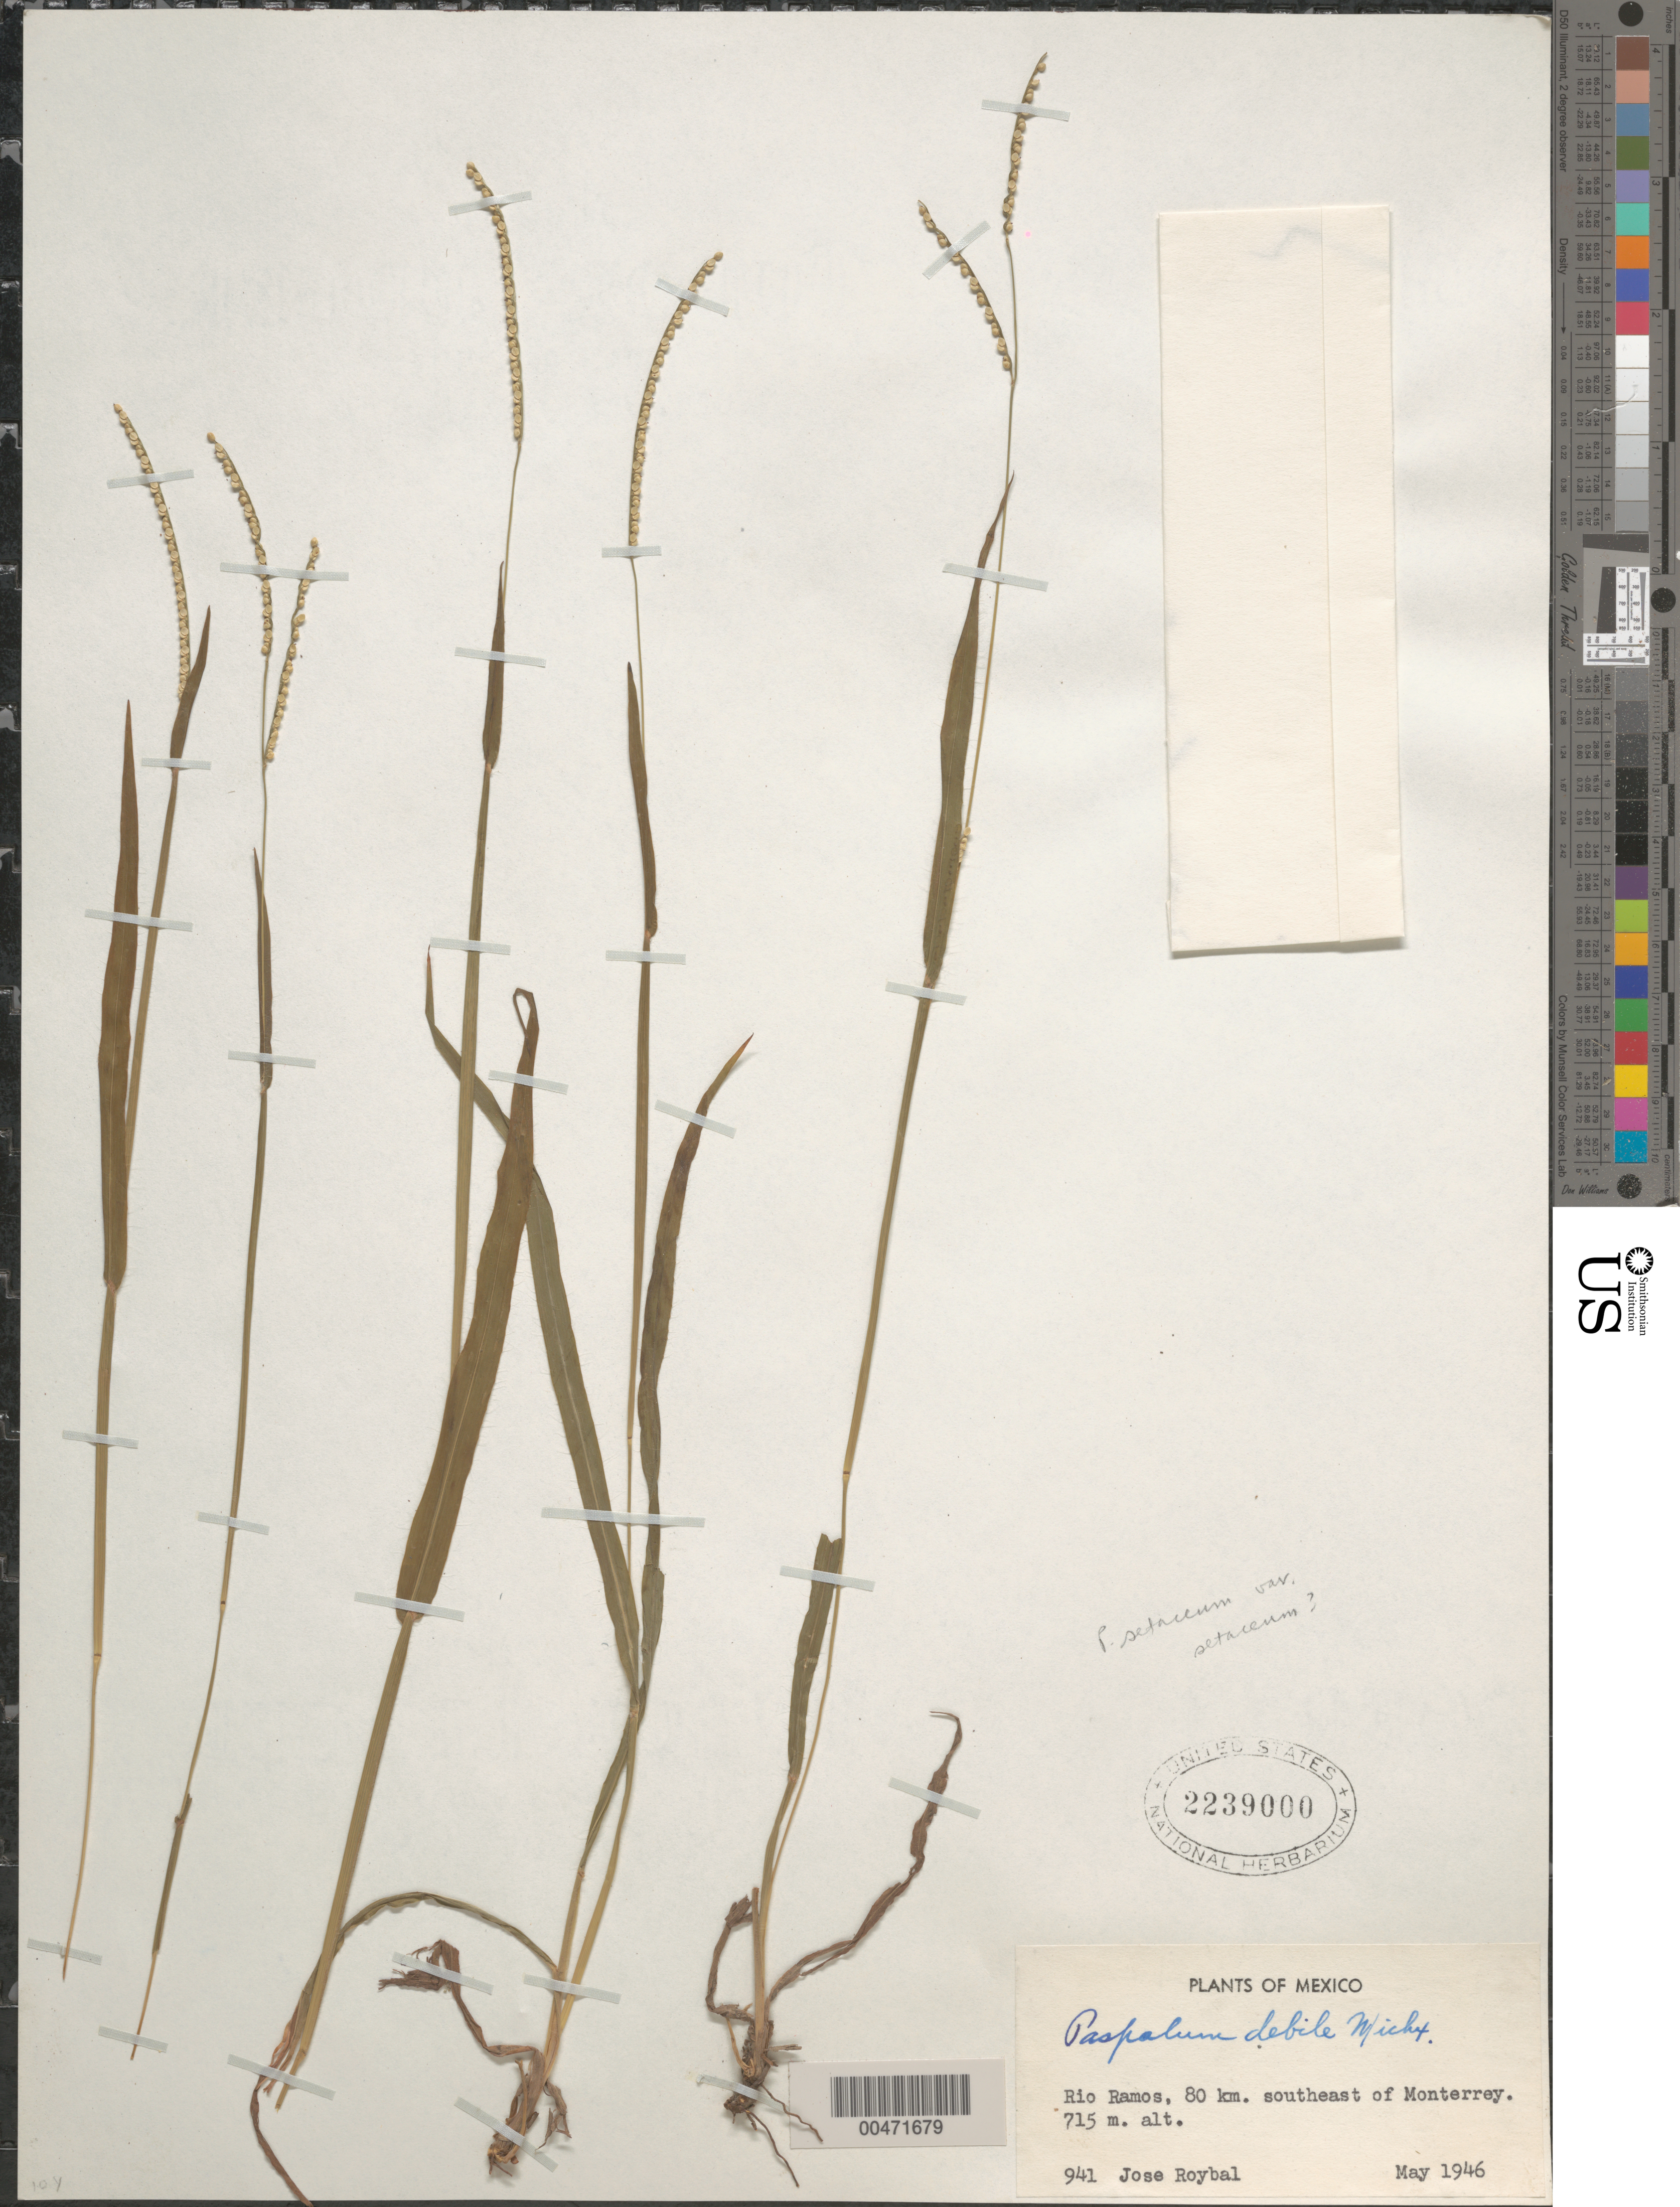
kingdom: Plantae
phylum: Tracheophyta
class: Liliopsida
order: Poales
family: Poaceae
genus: Paspalum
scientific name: Paspalum setaceum var. stramineum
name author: (Nash) D.J. Banks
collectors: J. J. Roybal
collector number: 941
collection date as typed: May 1946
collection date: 1946-05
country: Mexico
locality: Rio Ramos, 80 km SE of Monterrey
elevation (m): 715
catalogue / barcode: US 2239000